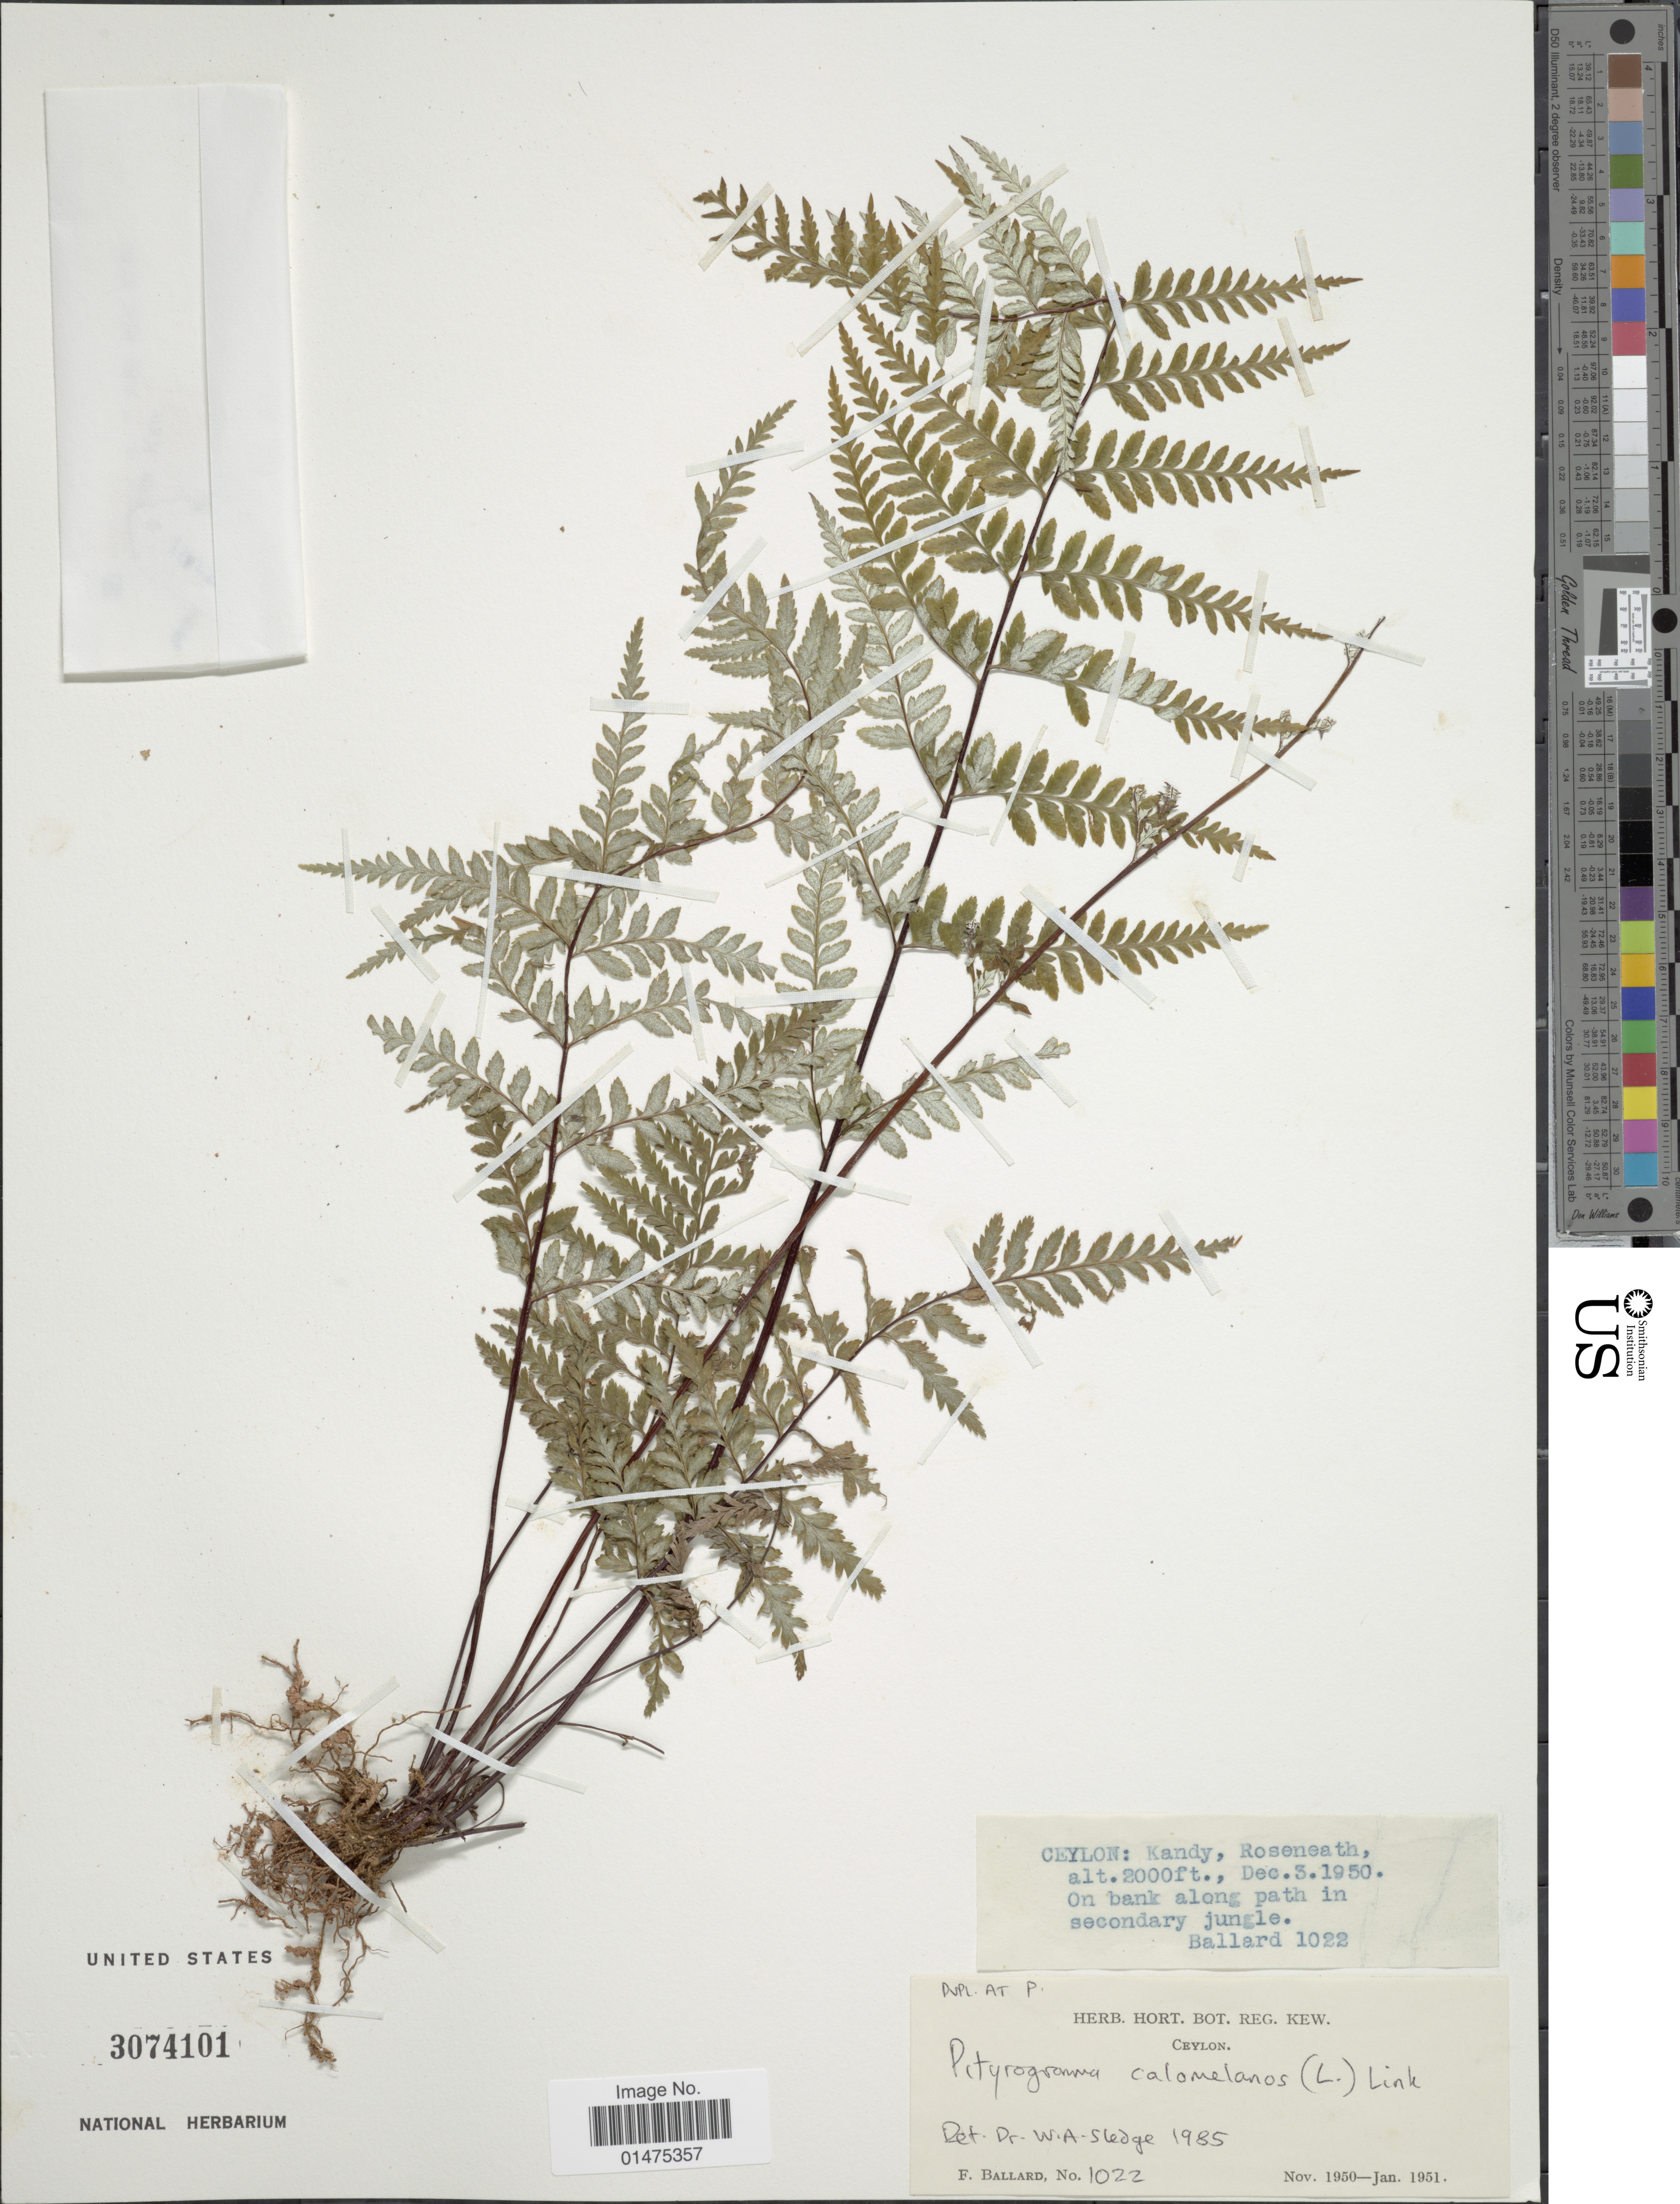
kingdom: Plantae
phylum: Tracheophyta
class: Polypodiopsida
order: Polypodiales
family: Pteridaceae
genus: Pityrogramma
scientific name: Pityrogramma calomelanos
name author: (L.) Link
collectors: F. Ballard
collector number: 1022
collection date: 1950-12-03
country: Sri Lanka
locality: Ceylon; Kandy, Roseneath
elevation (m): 610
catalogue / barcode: US 3074101